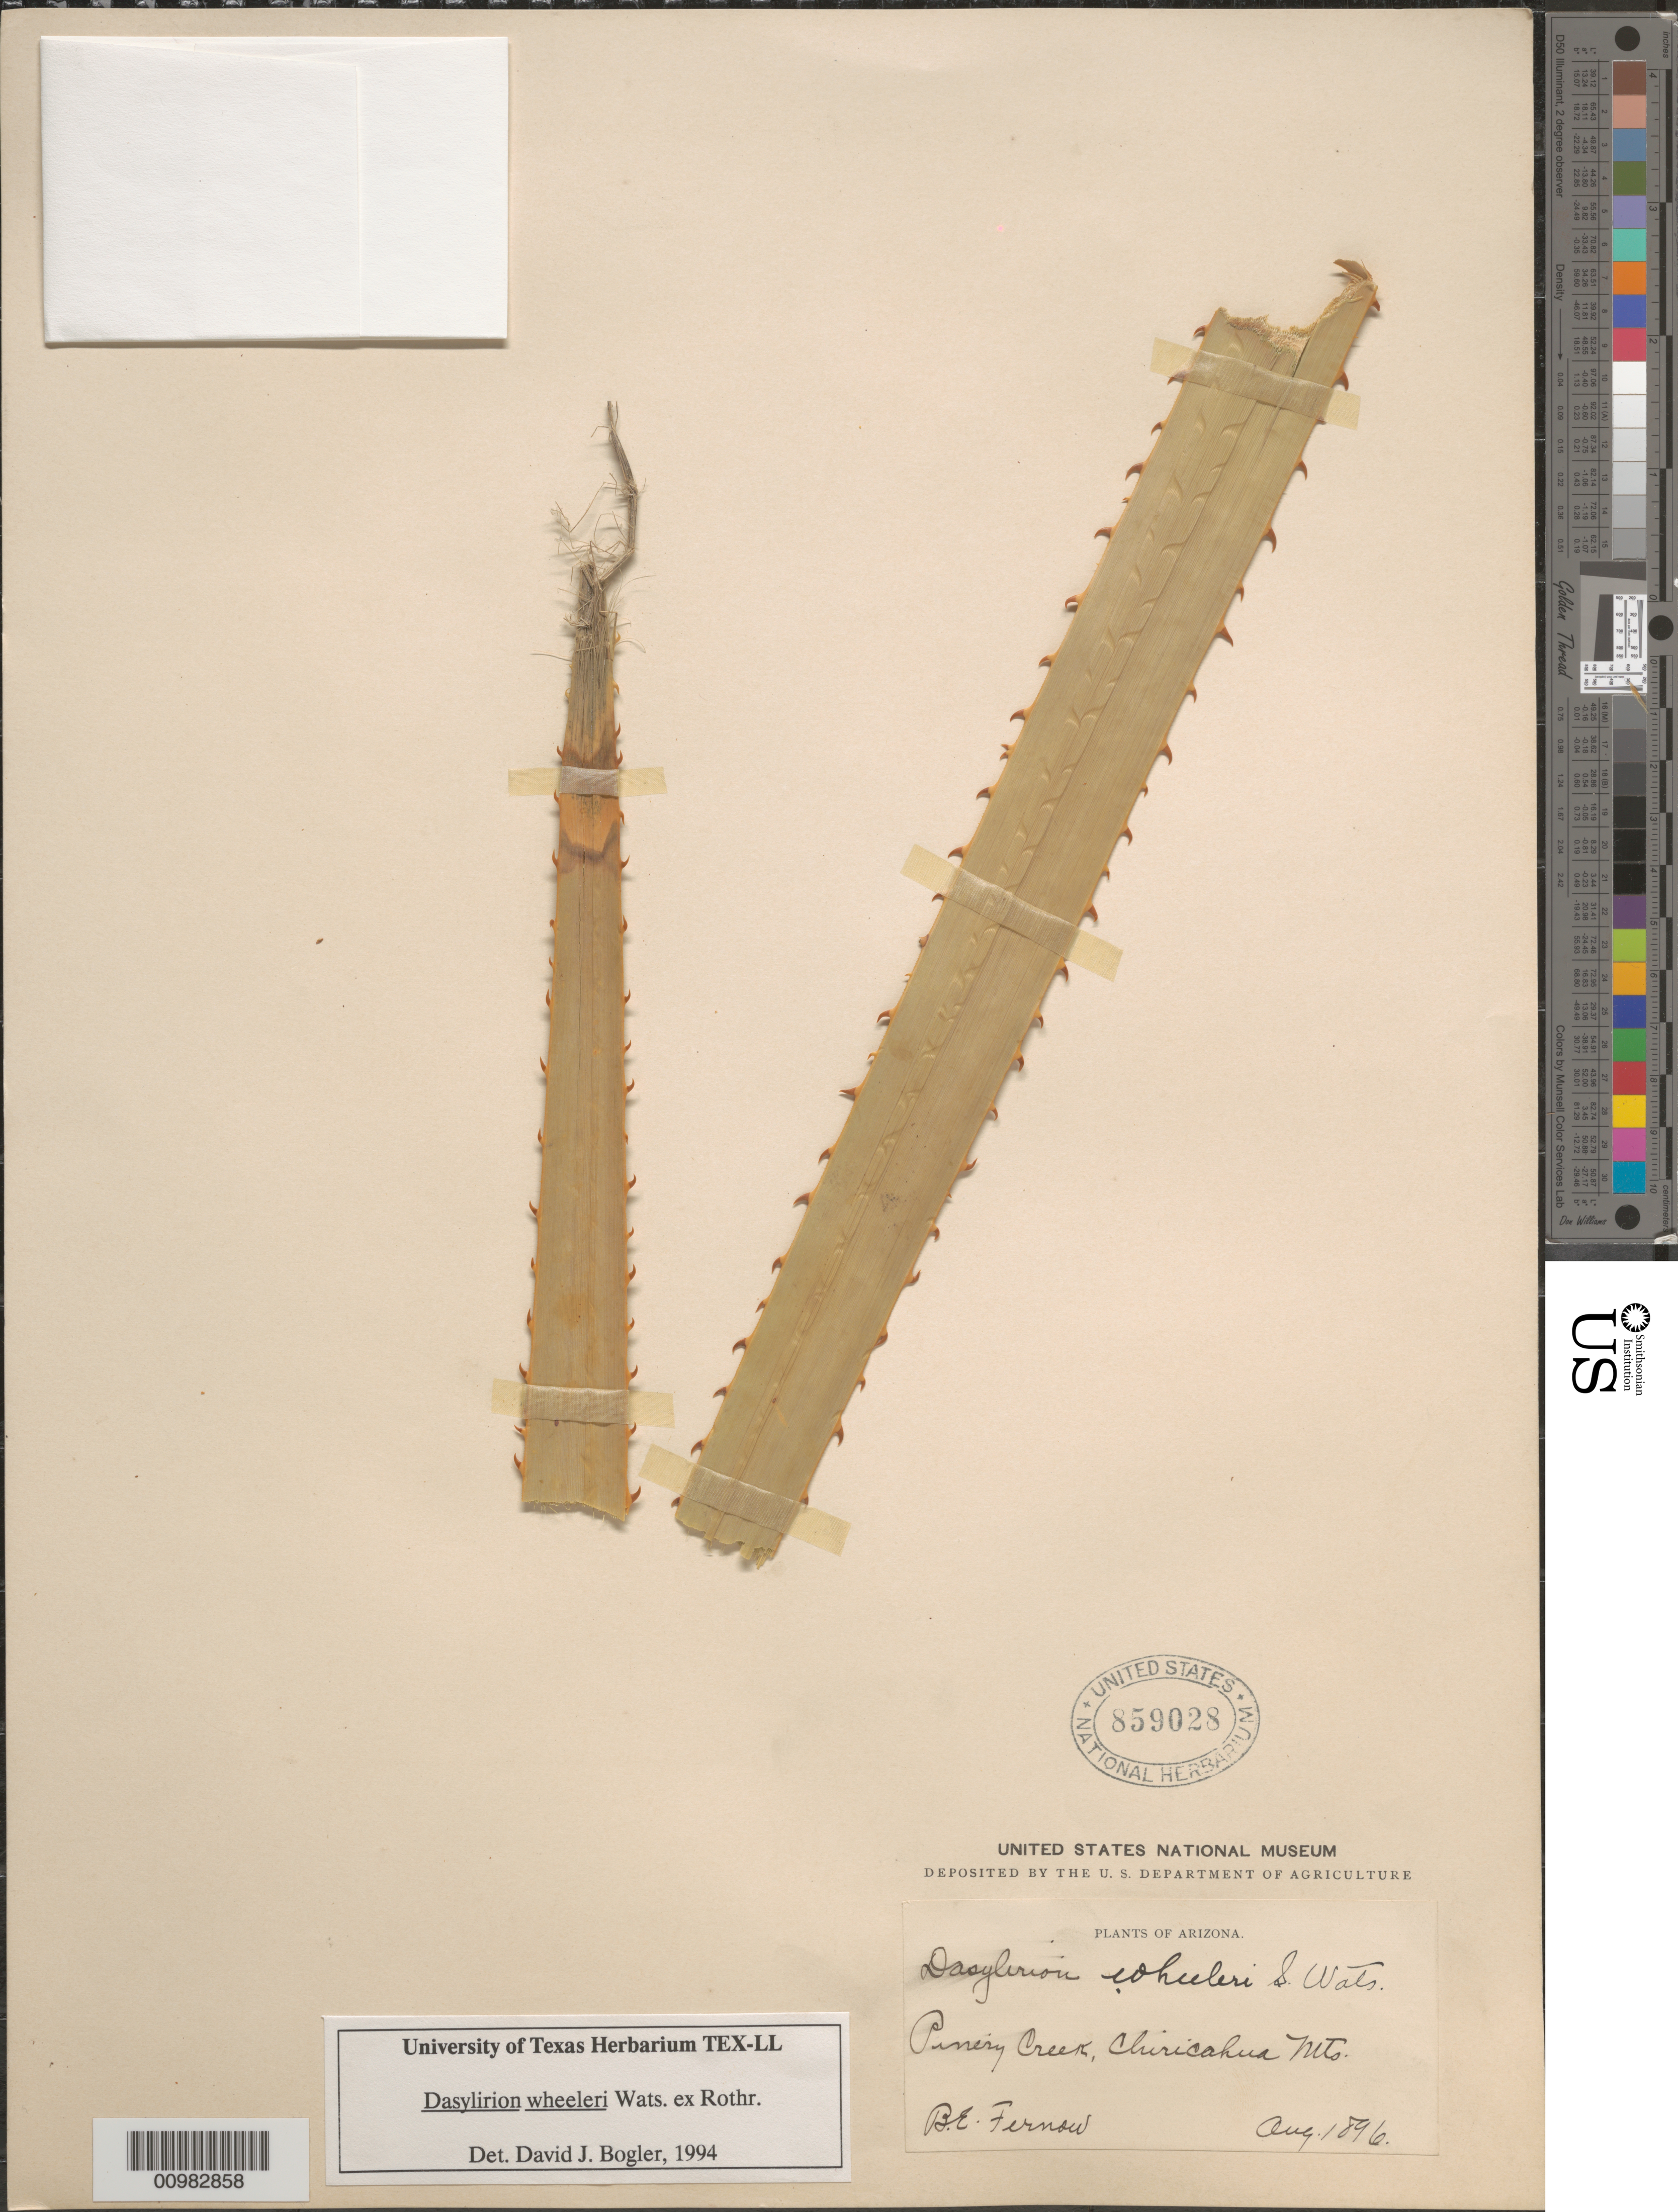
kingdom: Plantae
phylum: Tracheophyta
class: Liliopsida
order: Asparagales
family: Asparagaceae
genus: Dasylirion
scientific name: Dasylirion wheeleri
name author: S. Watson ex Rothr.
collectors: B. Fernow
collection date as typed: Aug 1896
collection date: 1896-08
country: United States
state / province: Arizona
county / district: Cochise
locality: Piney Creek, Chiricahua Mountains.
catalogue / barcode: US 859028